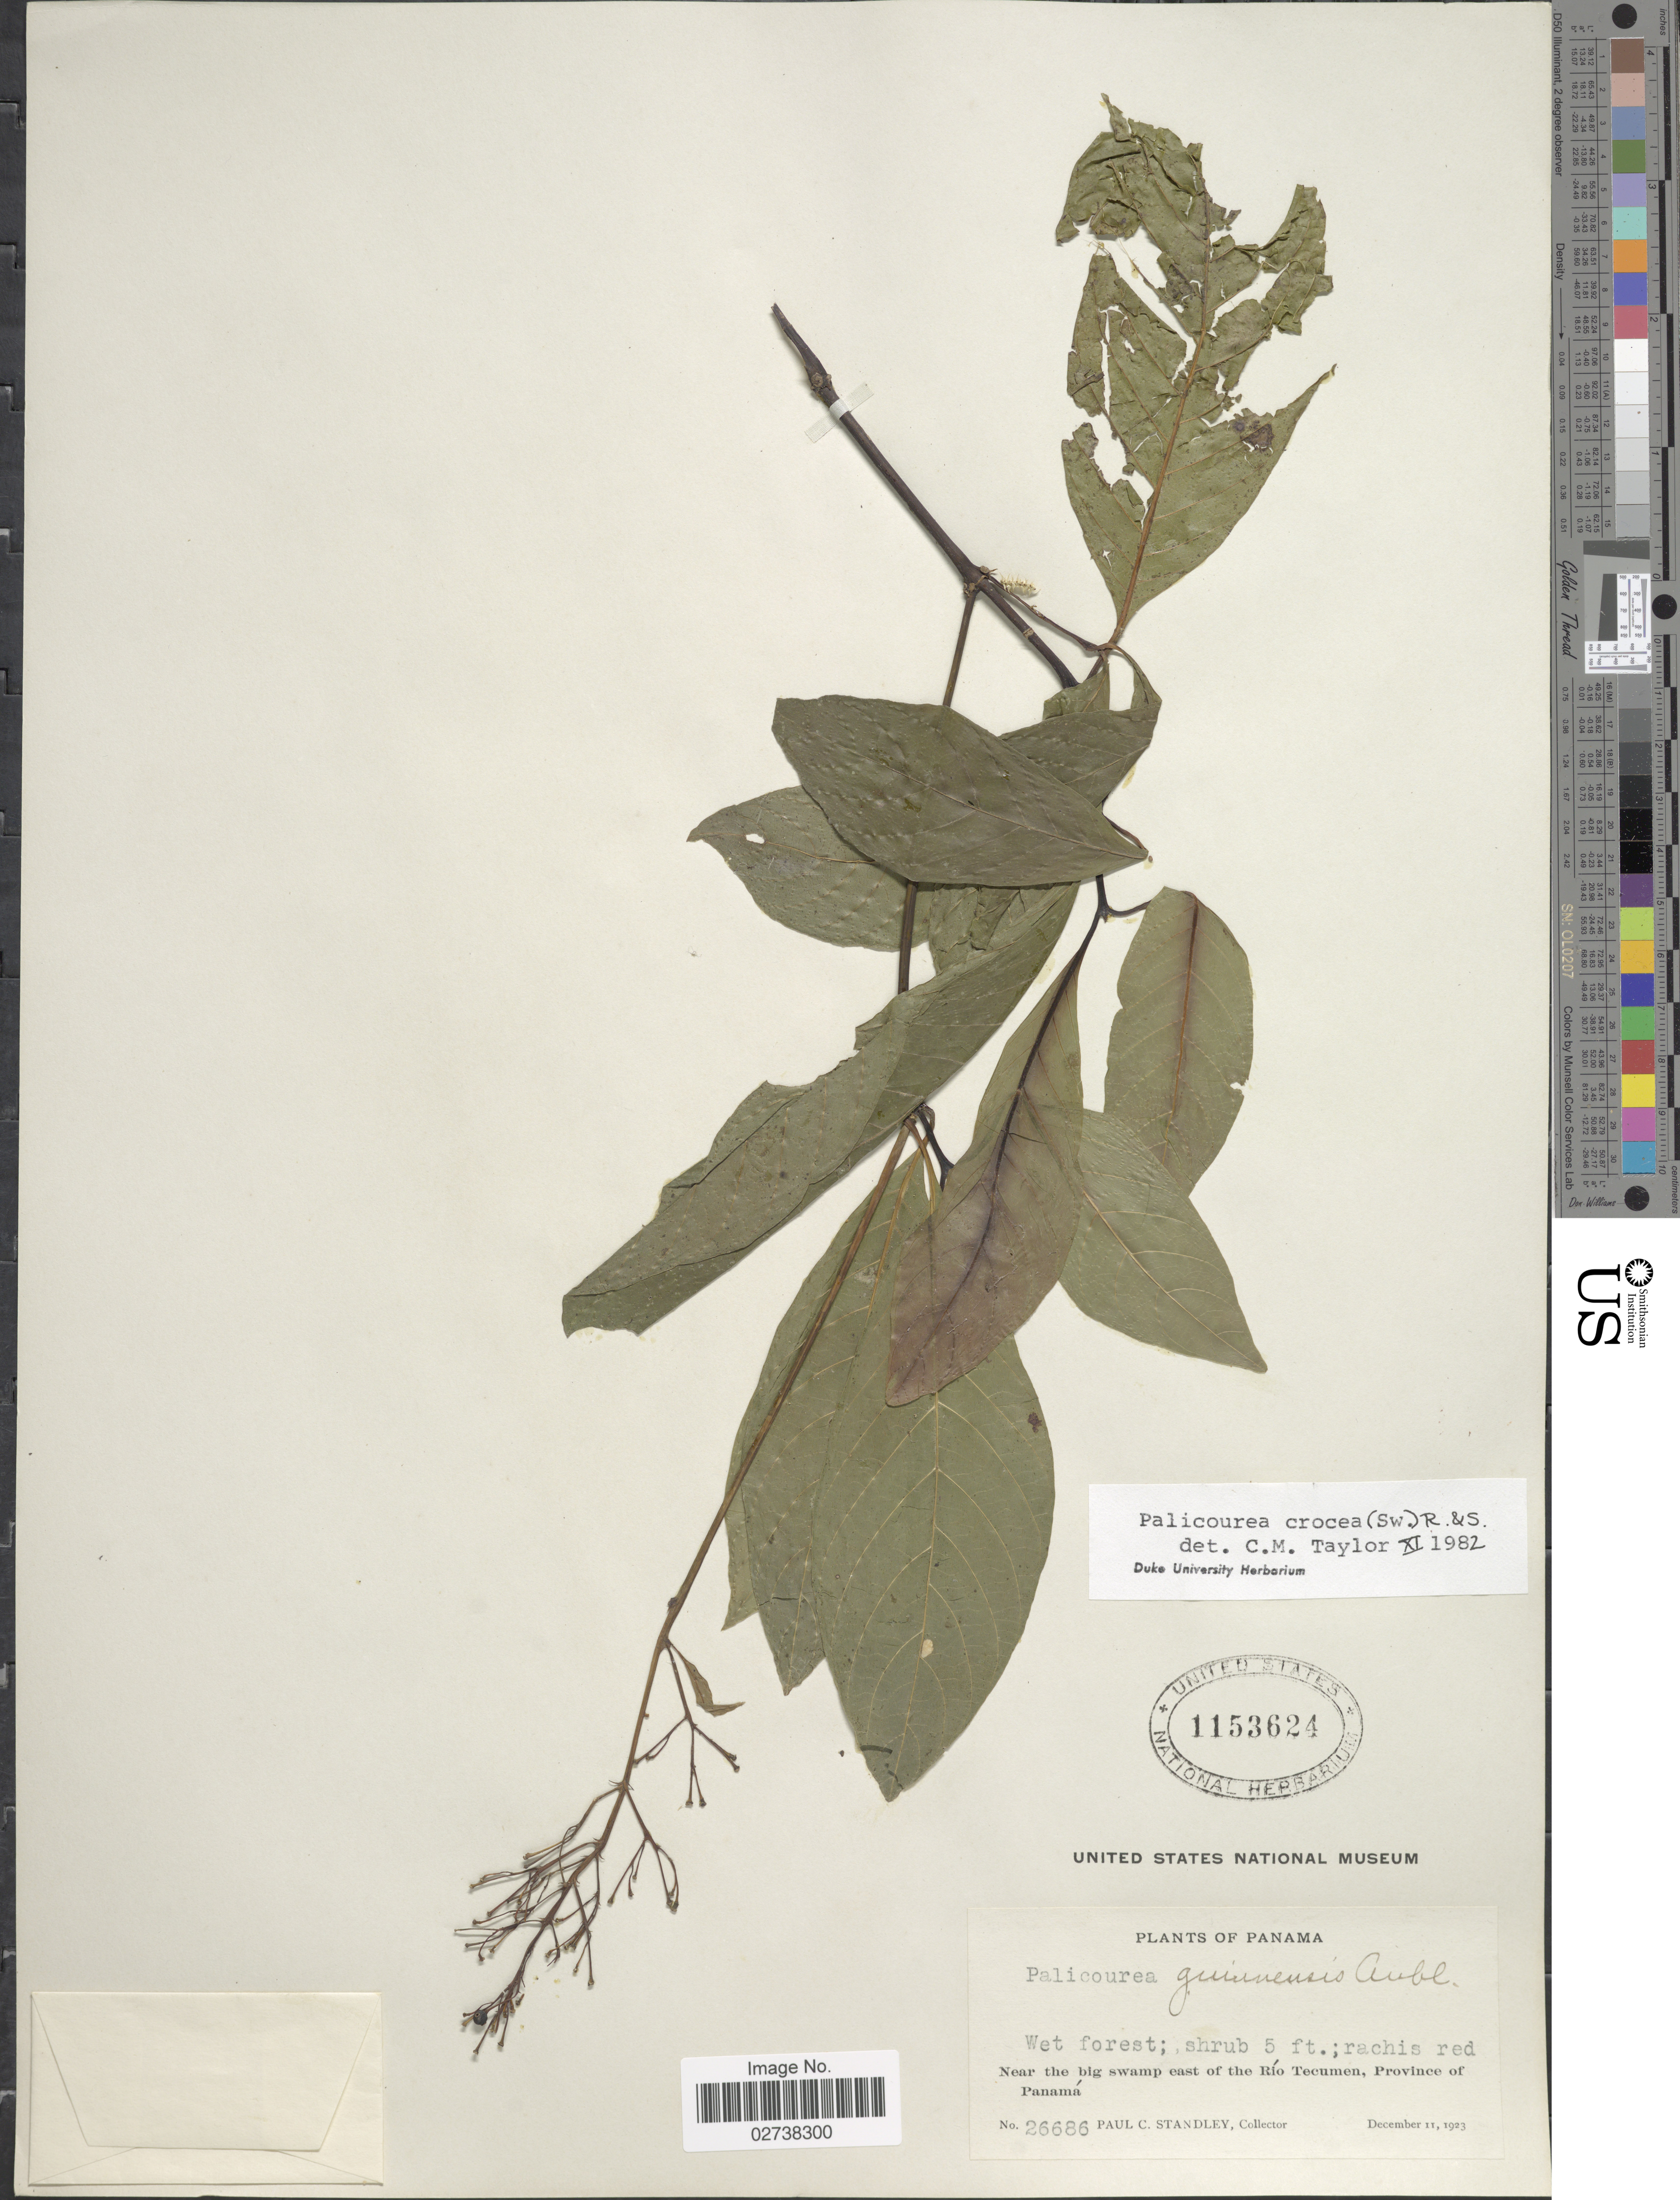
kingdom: Plantae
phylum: Tracheophyta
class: Magnoliopsida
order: Gentianales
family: Rubiaceae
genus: Palicourea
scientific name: Palicourea crocea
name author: (Sw.) Schult.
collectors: P. C. Standley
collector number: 26686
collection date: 1923-12-11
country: Panama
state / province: Panamá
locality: Near the big swamp east of the Rio Tecumen, Province of Panama.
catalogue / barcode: US 1153624